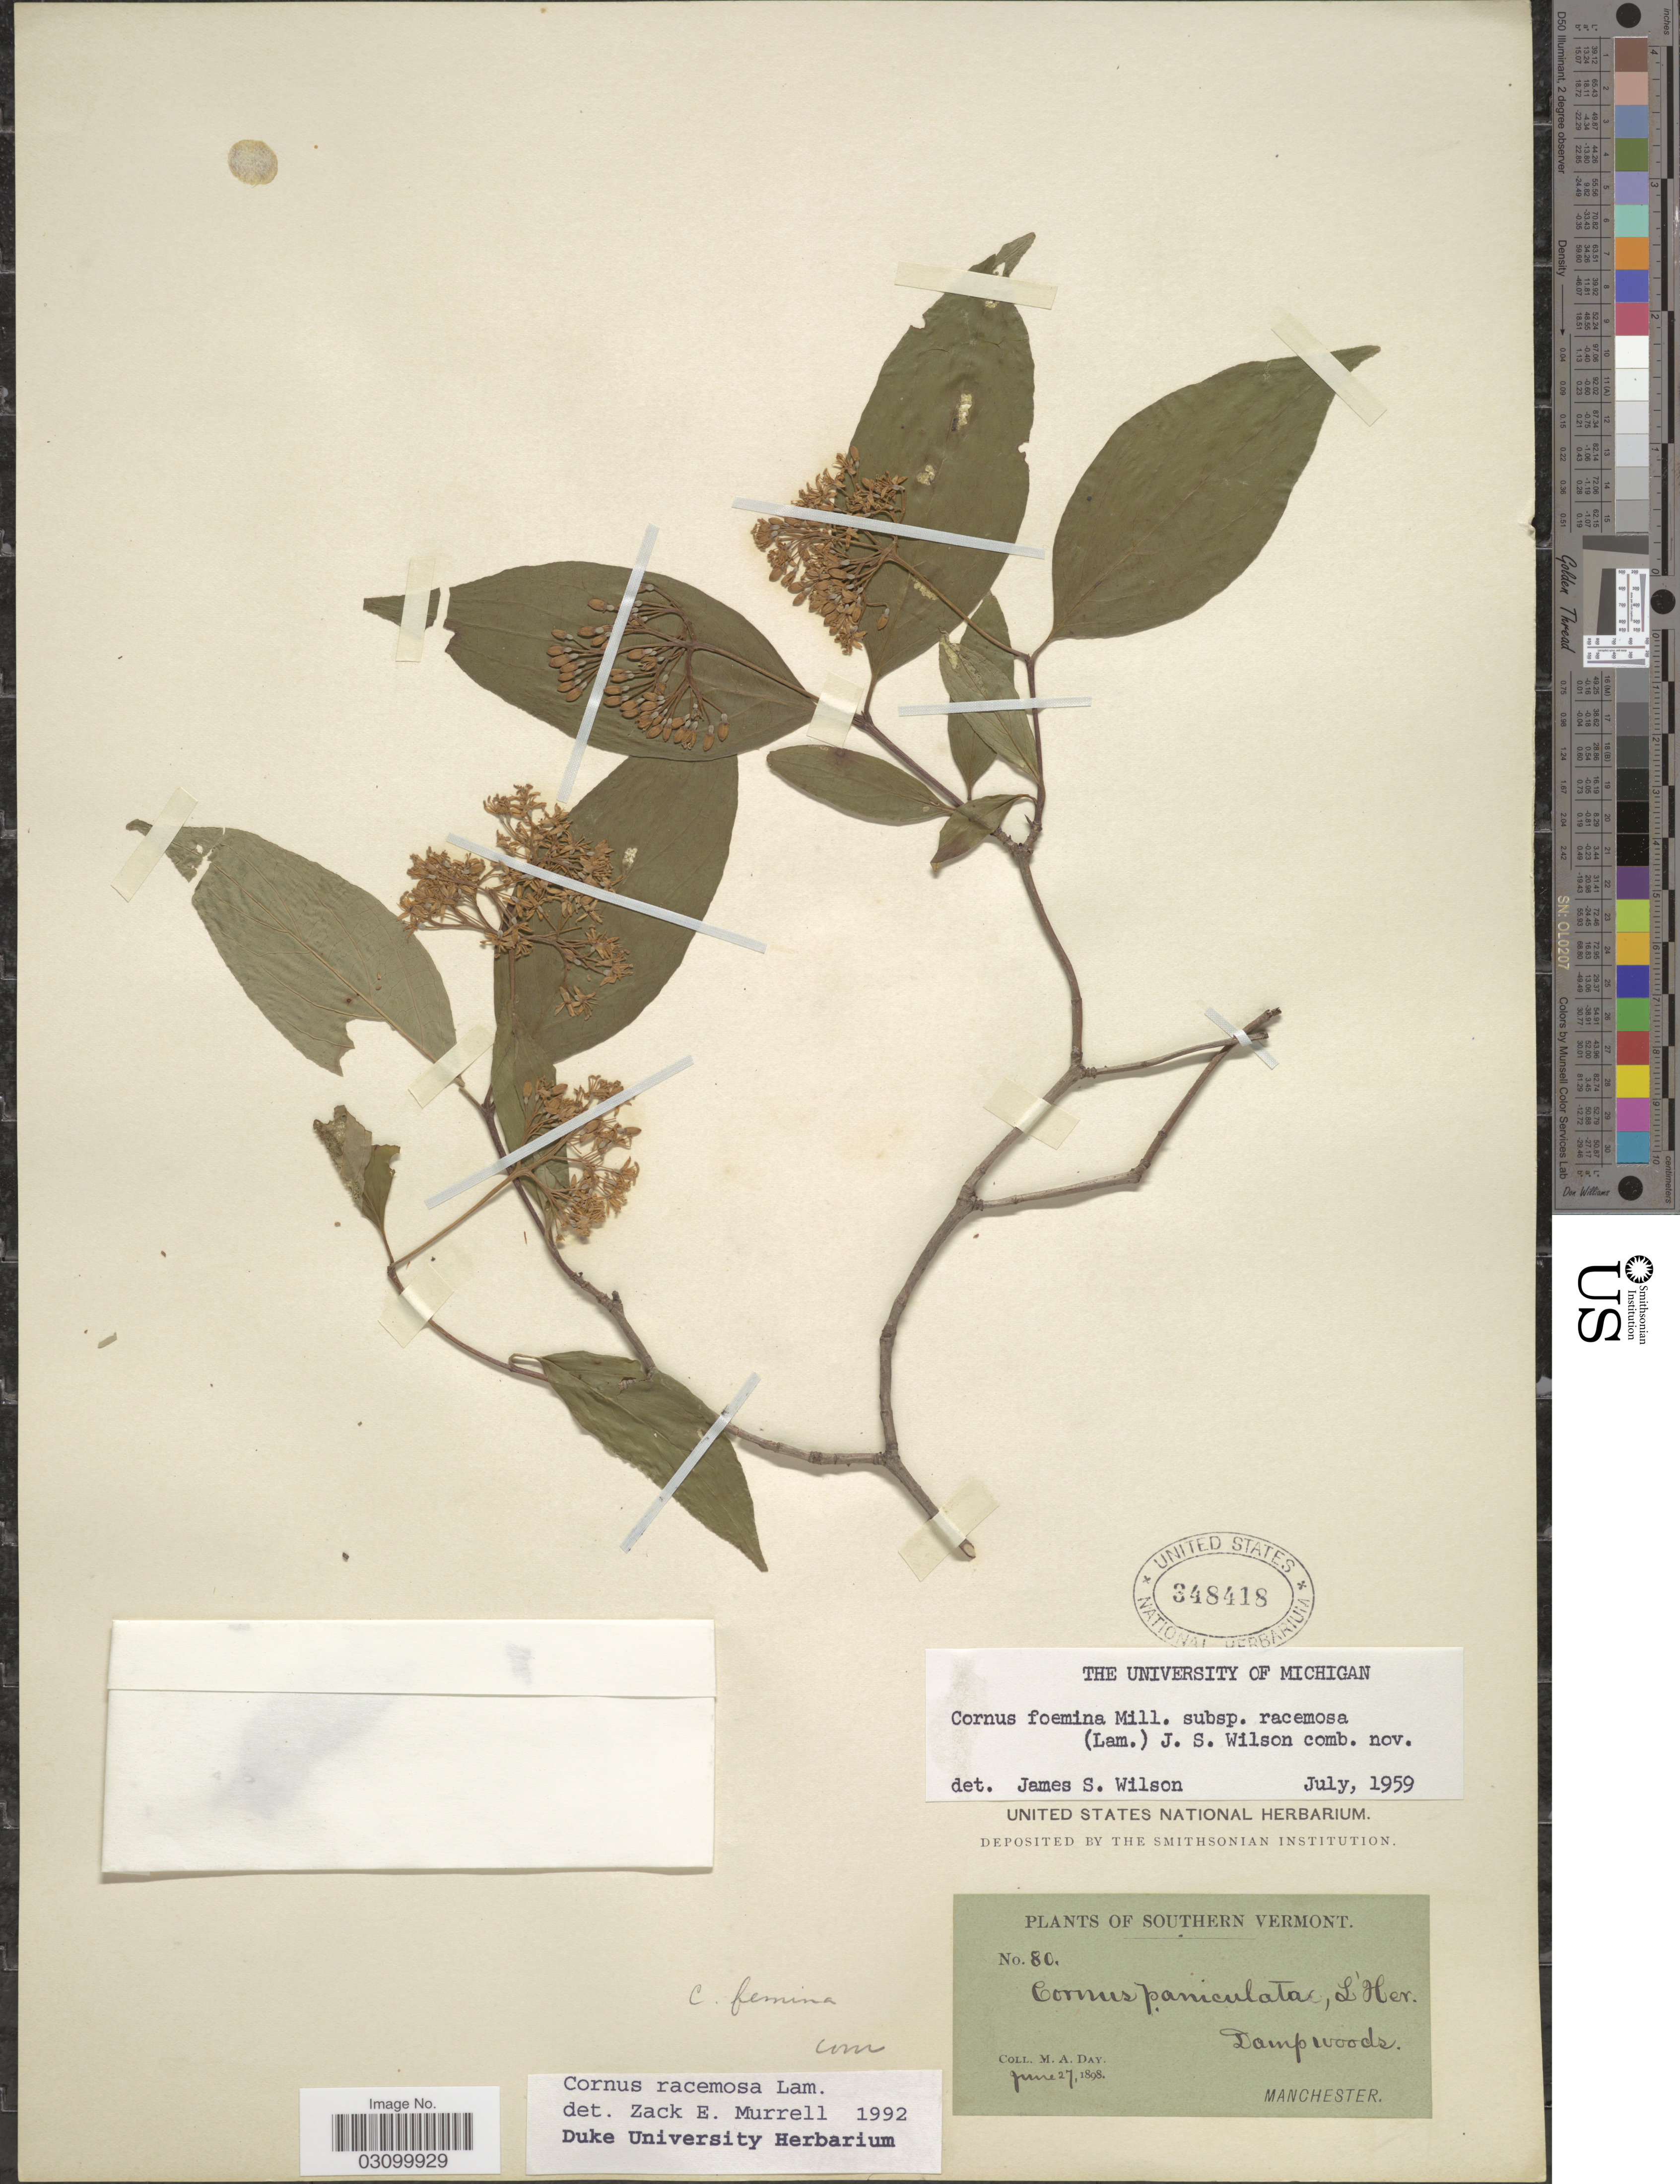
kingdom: Plantae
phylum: Tracheophyta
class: Magnoliopsida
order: Cornales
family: Cornaceae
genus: Cornus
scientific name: Cornus racemosa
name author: Lam.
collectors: M. Day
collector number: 80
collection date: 1898-06-27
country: United States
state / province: Vermont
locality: Southern Vermont. Damp woods. Manchester.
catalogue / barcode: US 348418